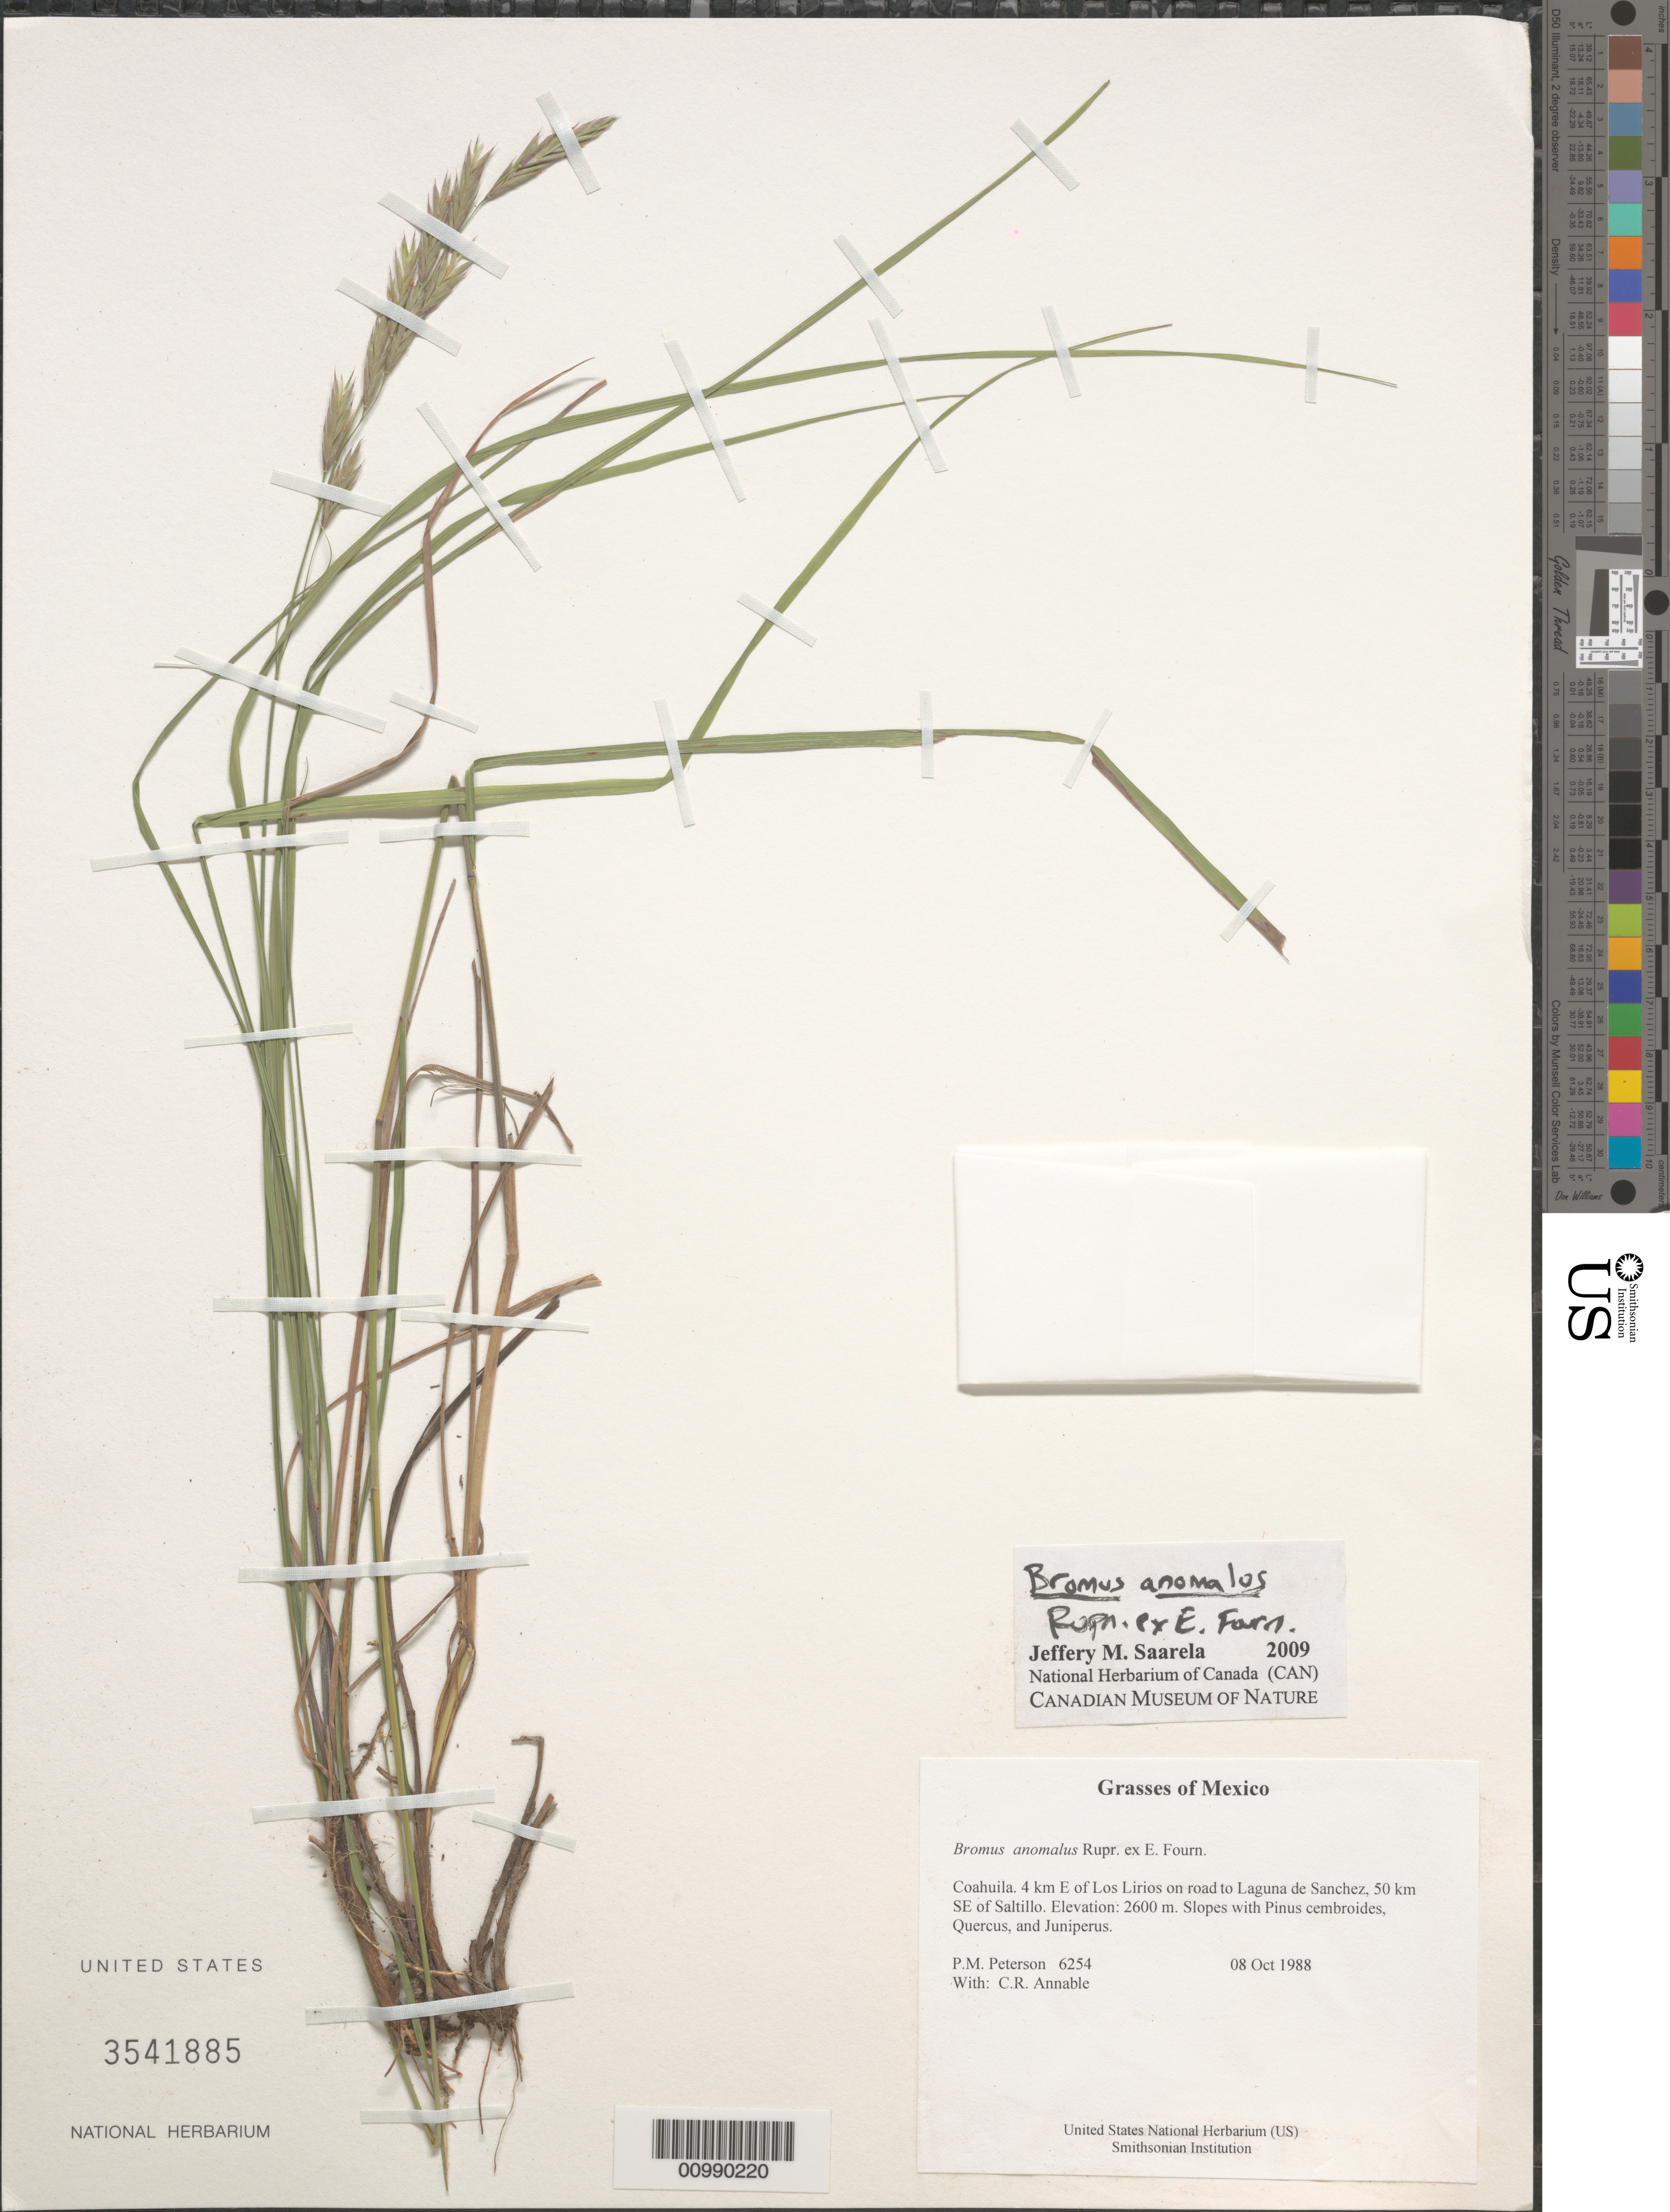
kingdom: Plantae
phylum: Tracheophyta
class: Liliopsida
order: Poales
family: Poaceae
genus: Bromus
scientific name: Bromus anomalus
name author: Rupr. ex E. Fourn.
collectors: P. M. Peterson & C. R. Annable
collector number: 06254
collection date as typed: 08 Oct 1988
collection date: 1988-10-08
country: Mexico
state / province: Coahuila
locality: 4 km E of Los Lirios on road to Laguna de Sanchez, 50 km SE of Saltillo.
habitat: Slopes with Pinus cembroides, Quercus, and Juniperus.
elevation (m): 2600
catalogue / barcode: US 3541885